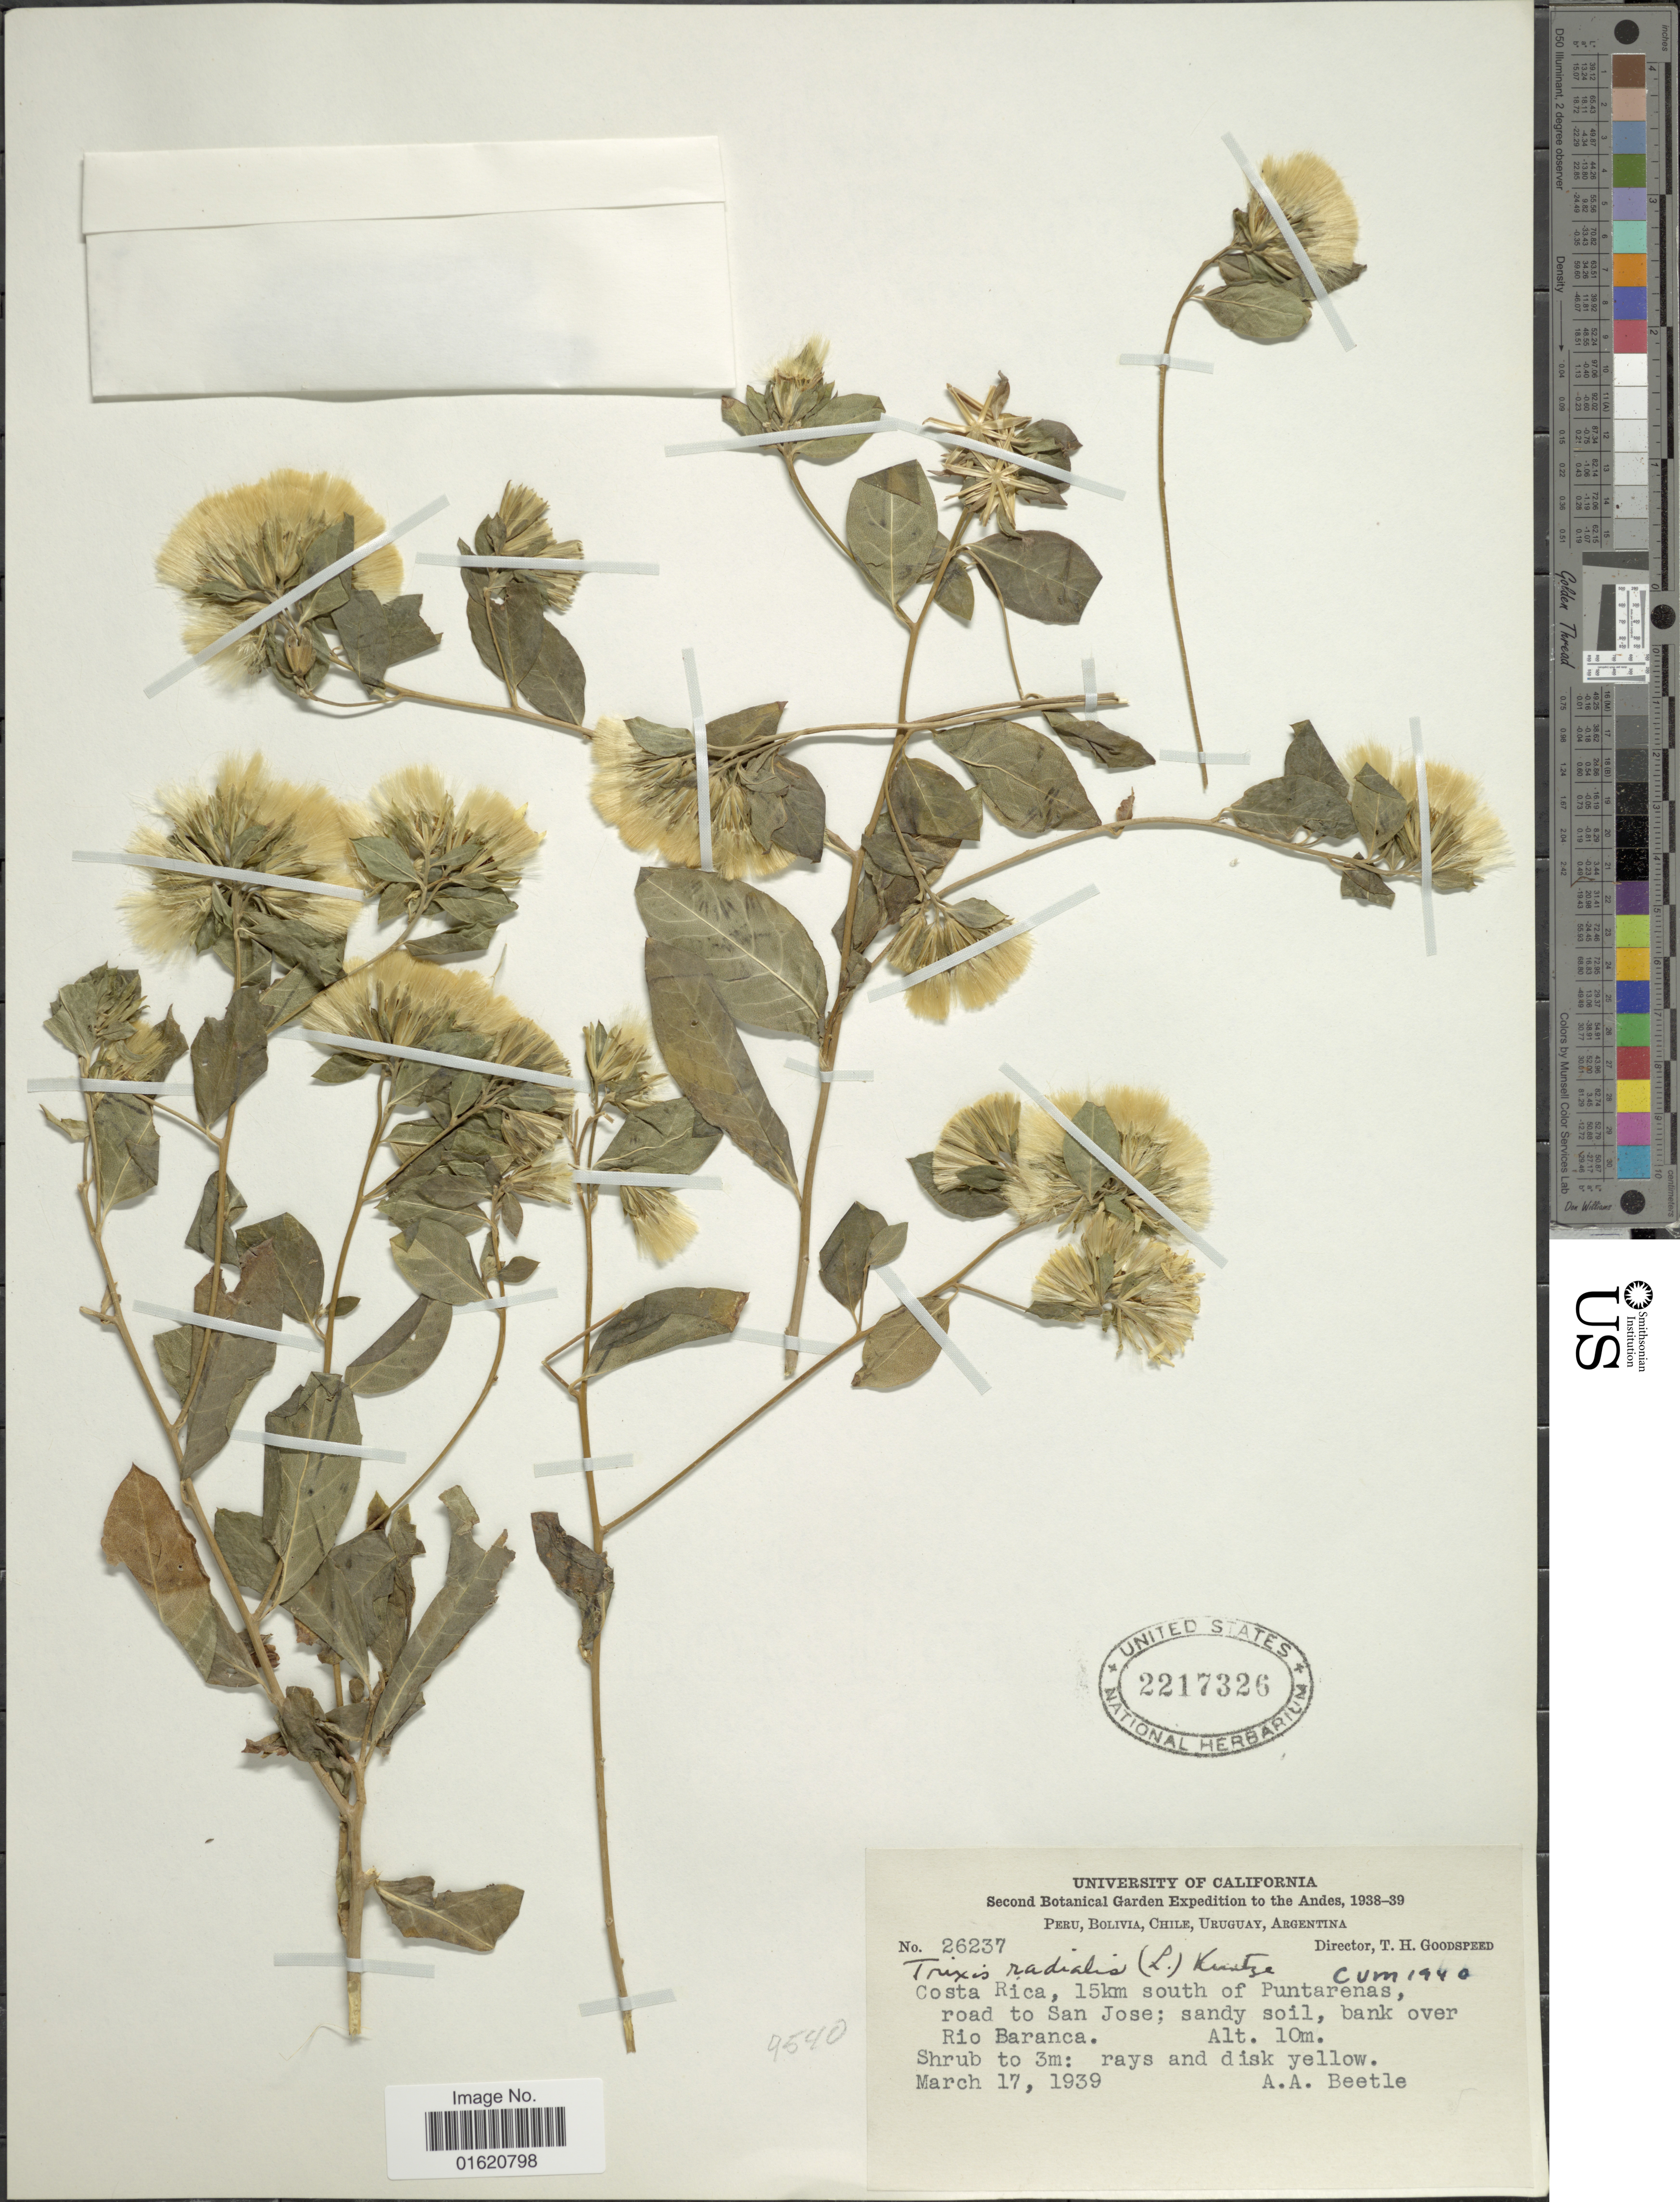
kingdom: Plantae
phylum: Tracheophyta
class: Magnoliopsida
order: Asterales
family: Asteraceae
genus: Trixis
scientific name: Trixis inula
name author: Crantz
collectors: A. A. Beetle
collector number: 26237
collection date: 1939-03-17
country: Costa Rica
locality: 15 km south of Puntarenas, road to San Jose; sandy soil, bank over Rio Baranca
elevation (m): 10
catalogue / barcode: US 2217326